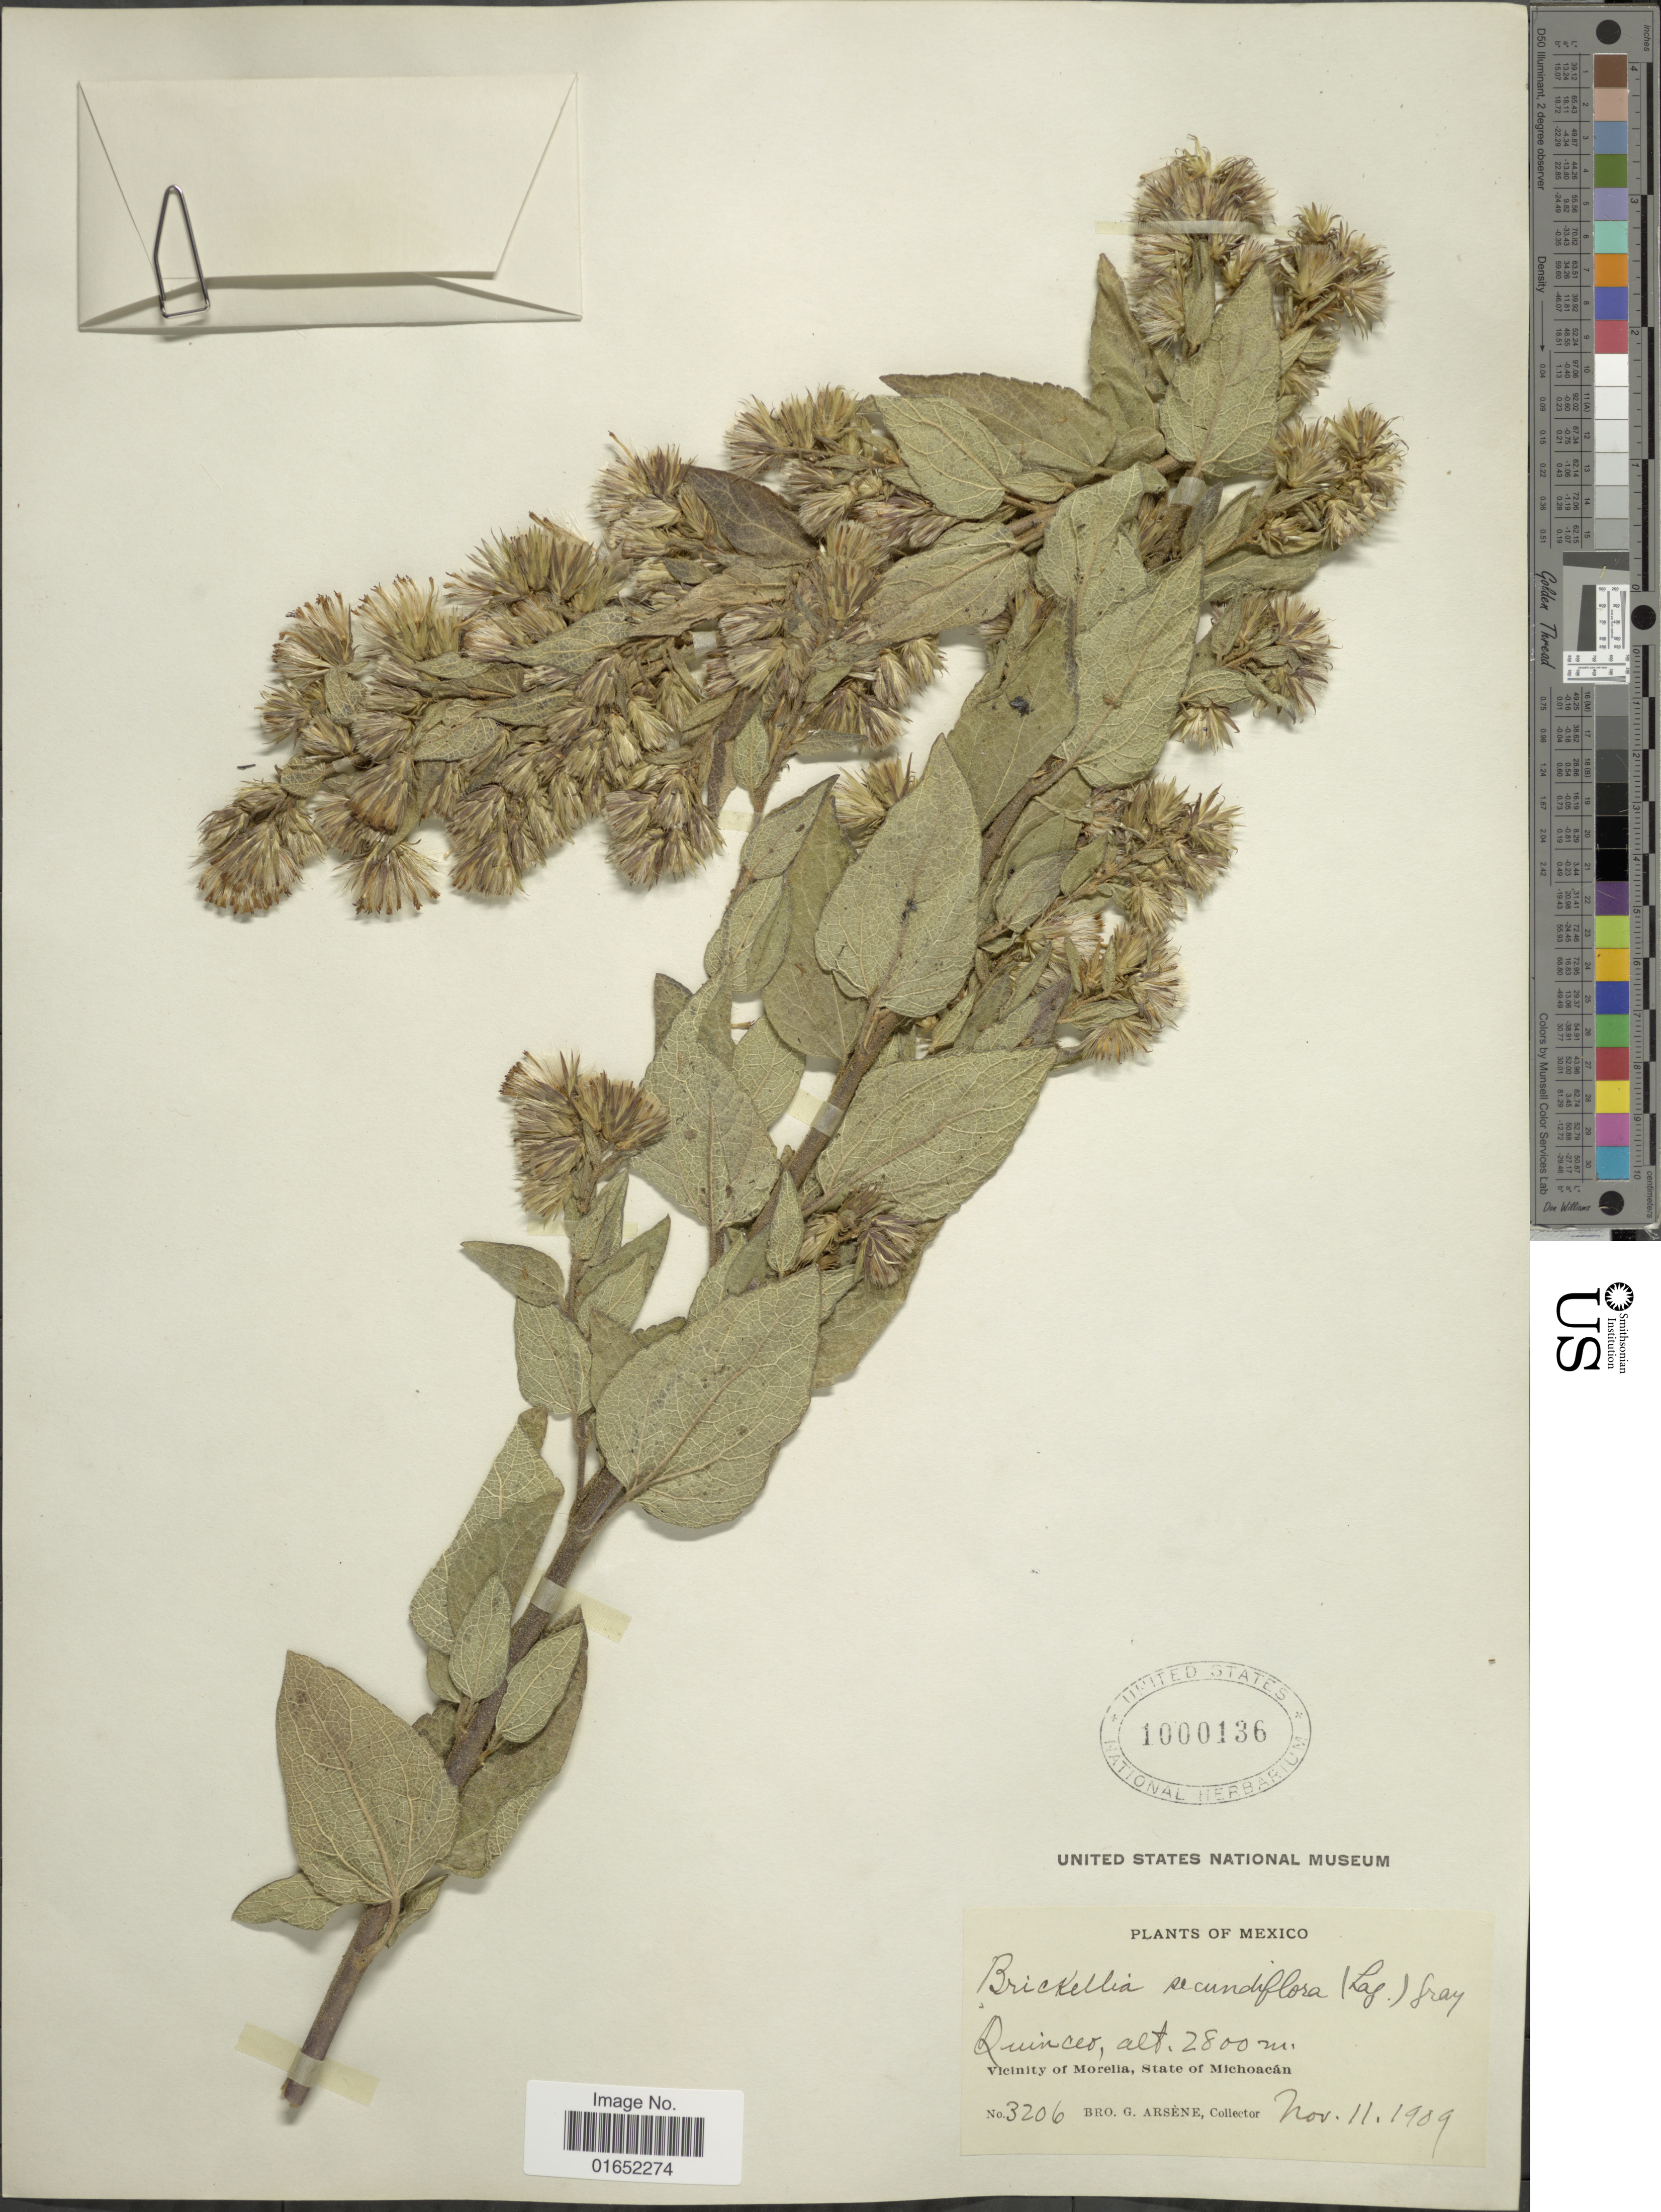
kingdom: Plantae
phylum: Tracheophyta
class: Magnoliopsida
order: Asterales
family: Asteraceae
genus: Brickellia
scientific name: Brickellia secundiflora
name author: (Lag.) A. Gray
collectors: Bro. G. Arsène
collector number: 3206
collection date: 1909-11-11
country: Mexico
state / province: Michoacán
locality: Quinceo, Vicinity of Morelia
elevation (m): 2800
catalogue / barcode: US 1000136